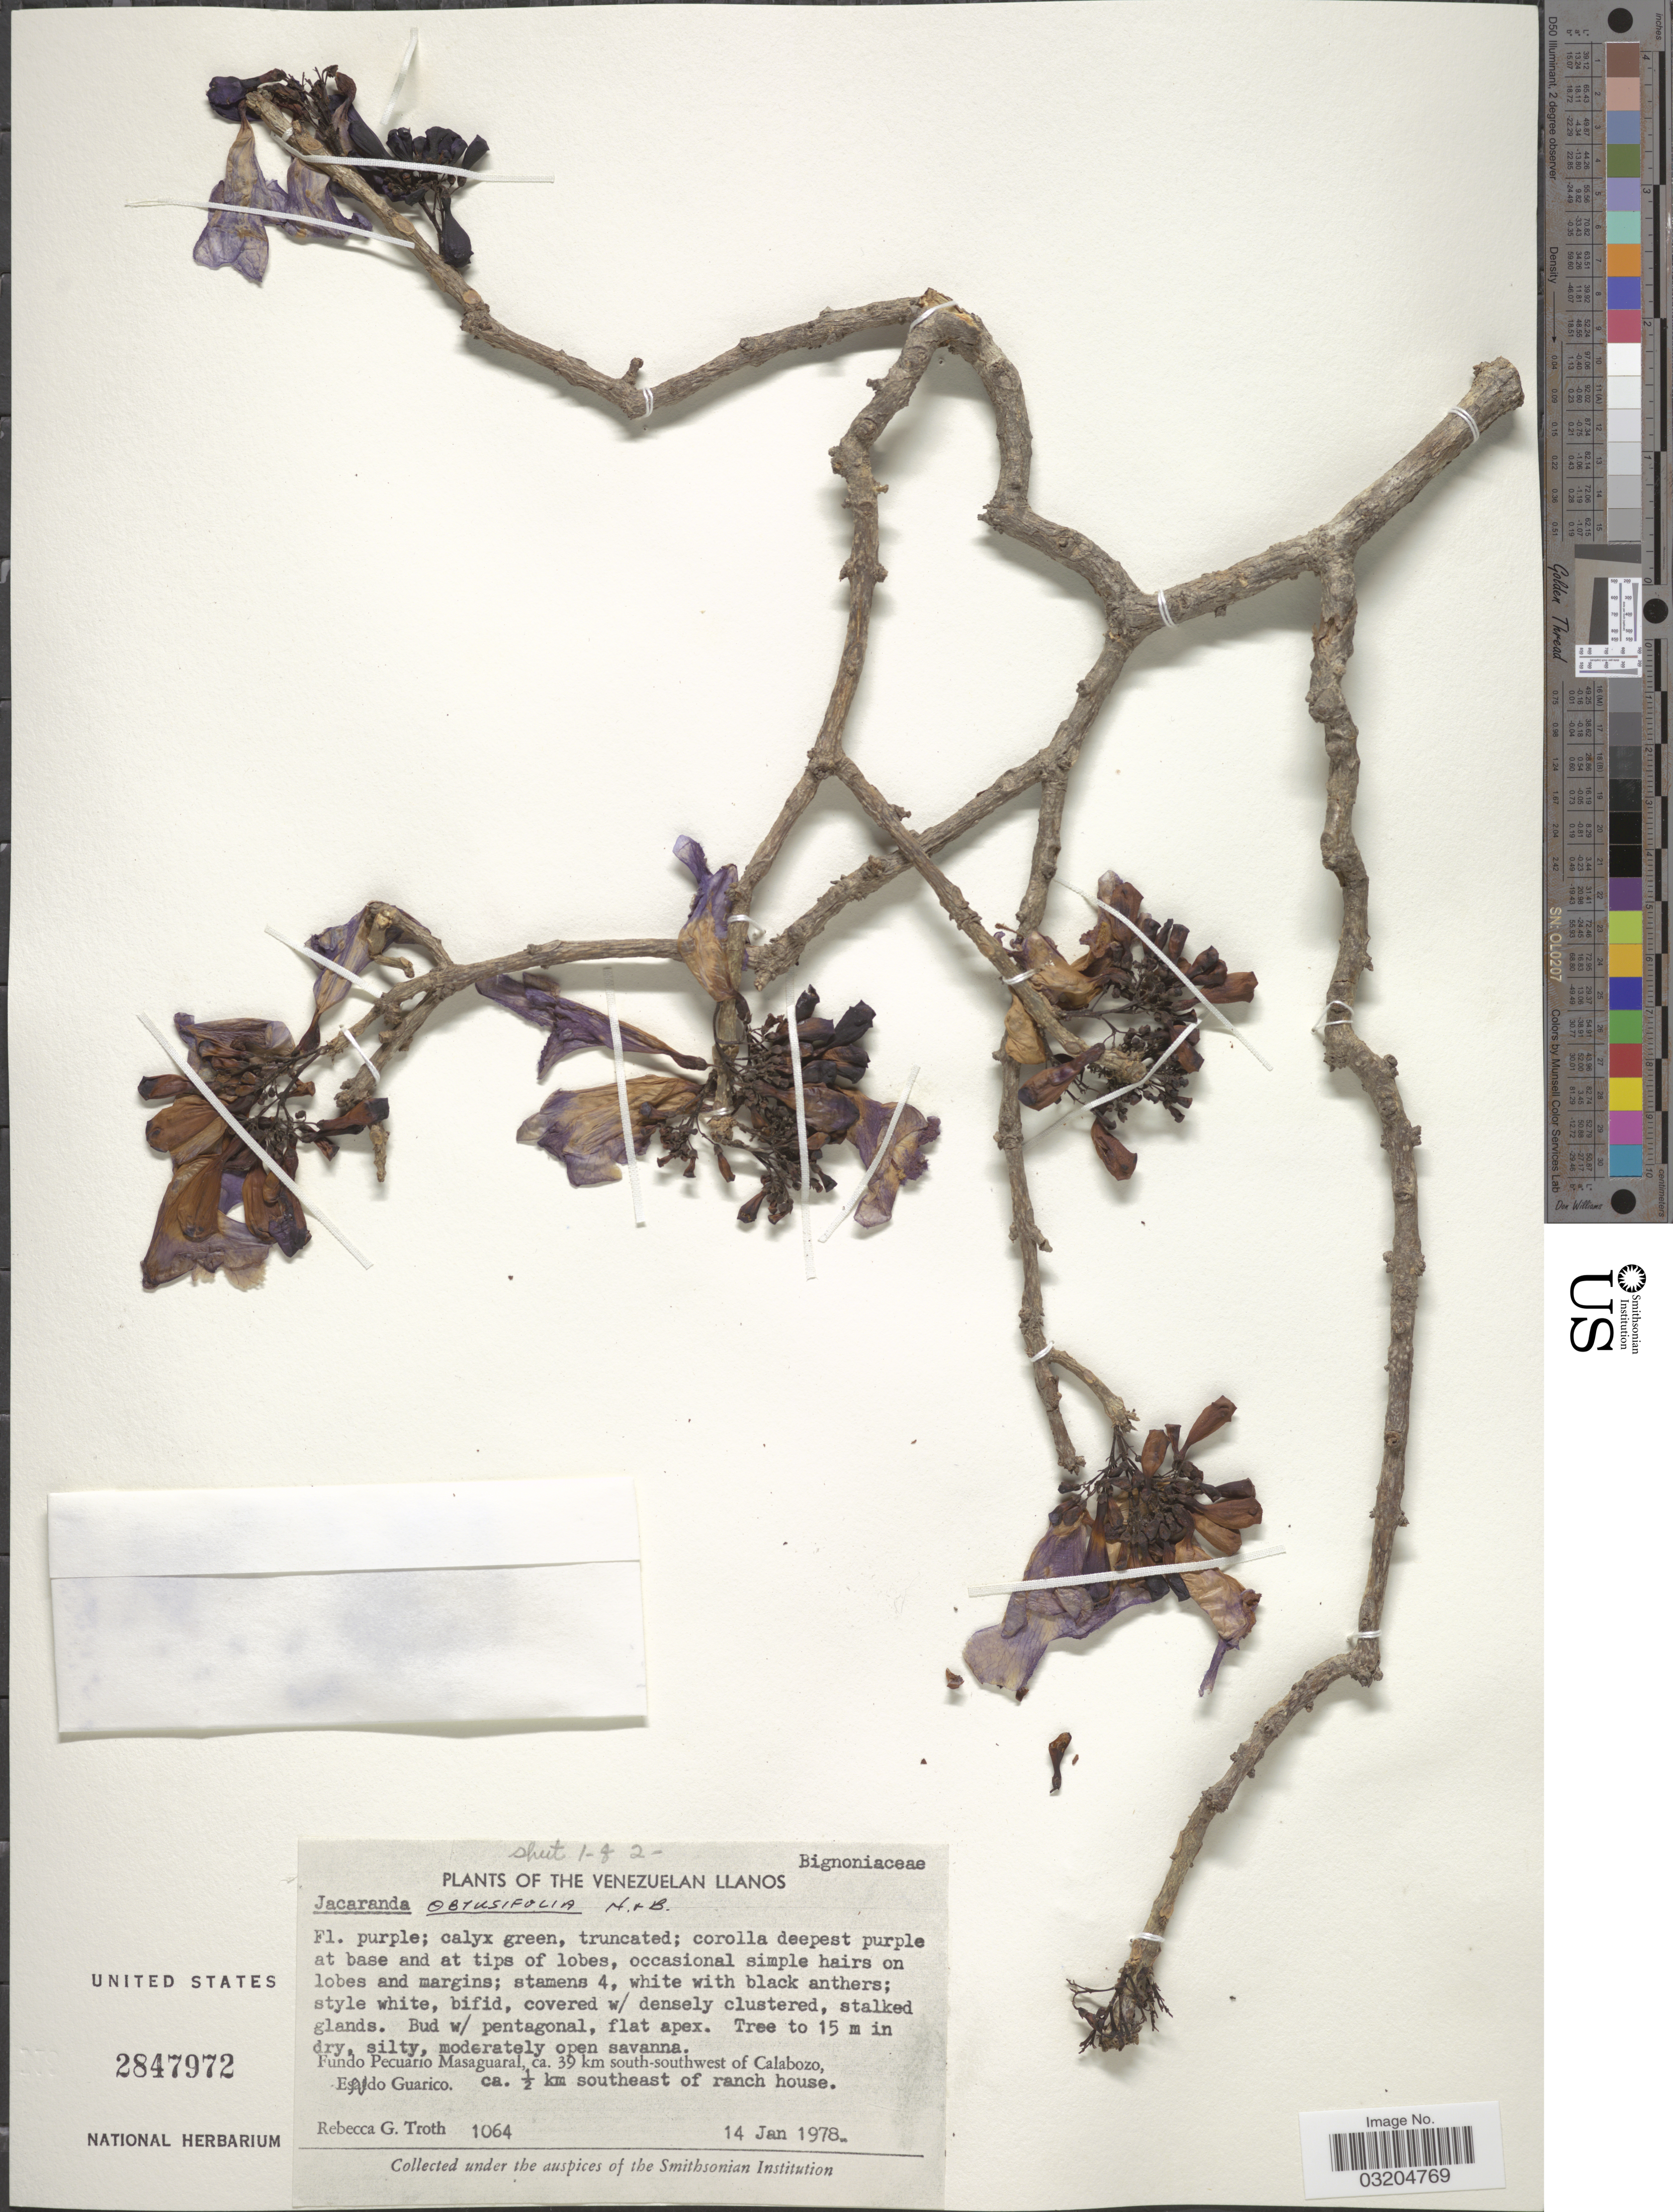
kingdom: Plantae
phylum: Tracheophyta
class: Magnoliopsida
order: Lamiales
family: Bignoniaceae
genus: Jacaranda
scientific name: Jacaranda obtusifolia subsp. obtusifolia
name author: Bonpl.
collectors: R. Troth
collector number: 1064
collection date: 1978-01-14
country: Venezuela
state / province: Guárico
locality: The Venezuelan Llanos, Fundo Pecuario Masaguaral, ca. 39 km south-southwest of Calabozo, ca.½ km southeast of ranch house.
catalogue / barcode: US 2847972